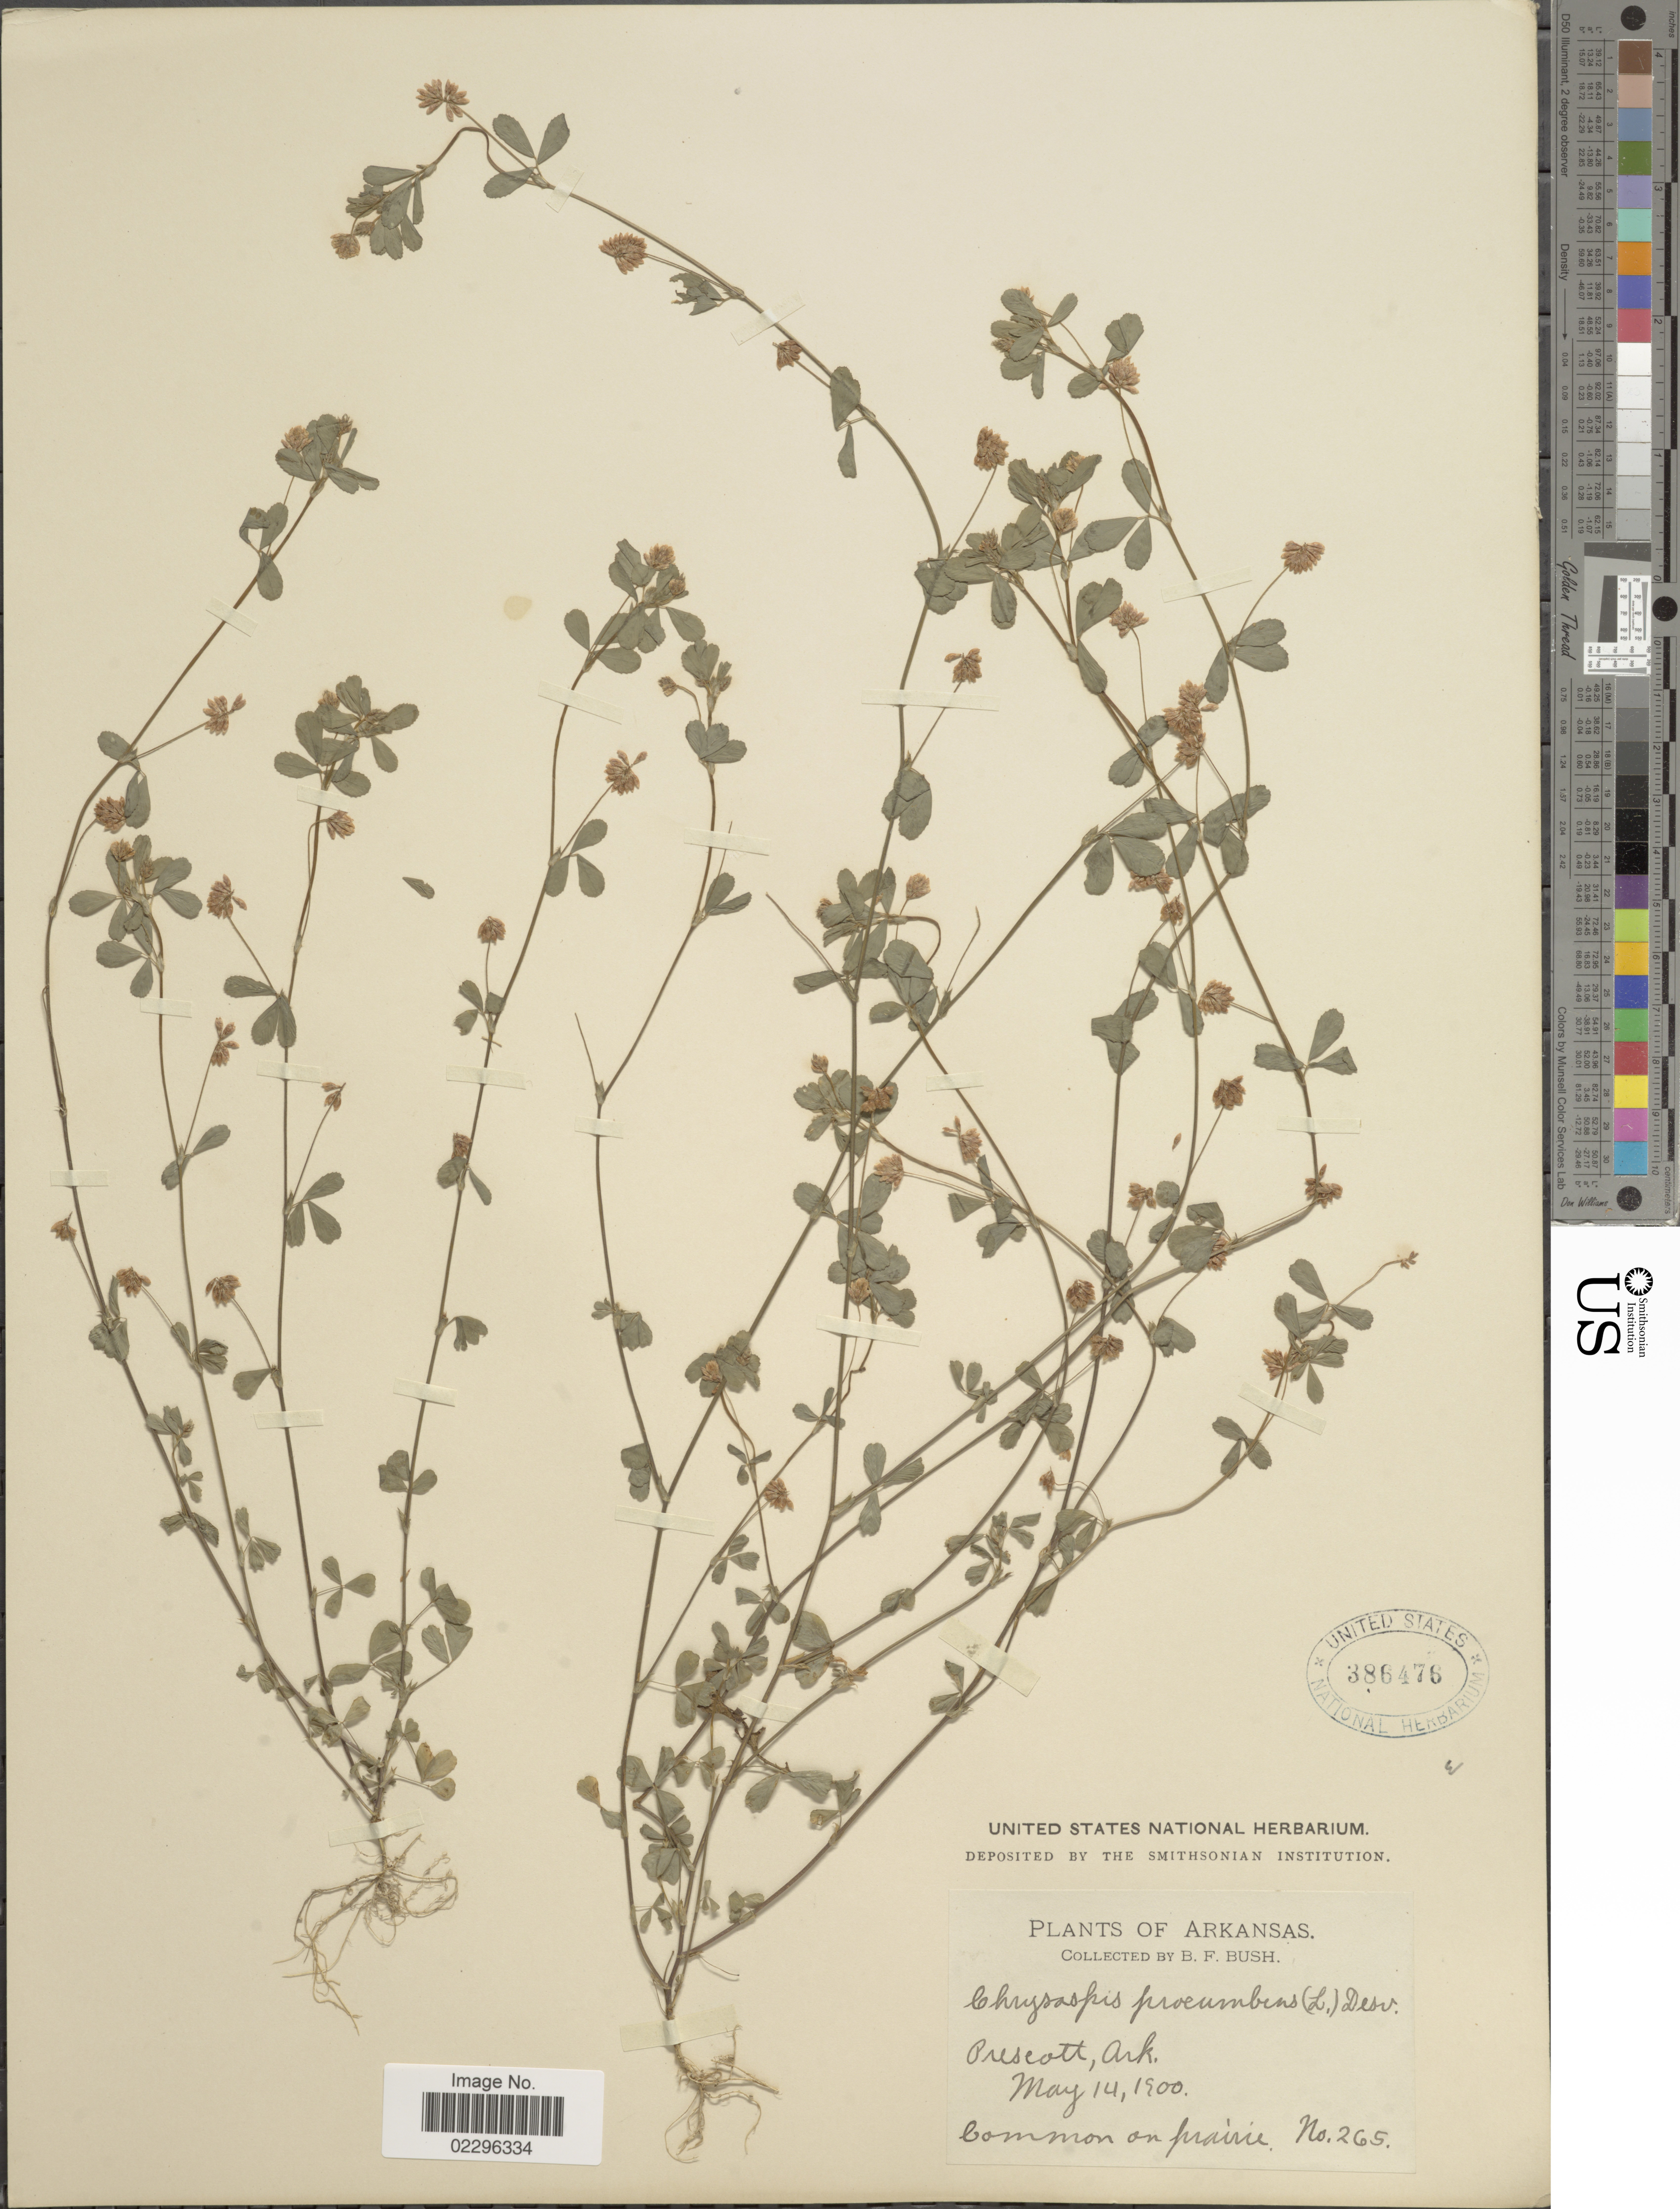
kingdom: Plantae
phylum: Tracheophyta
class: Magnoliopsida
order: Fabales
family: Fabaceae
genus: Trifolium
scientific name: Trifolium dubium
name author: Sibth.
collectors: B. F. Bush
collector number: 265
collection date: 1900-05-14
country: United States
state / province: Arkansas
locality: Prescott, Ark.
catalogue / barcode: US 386476